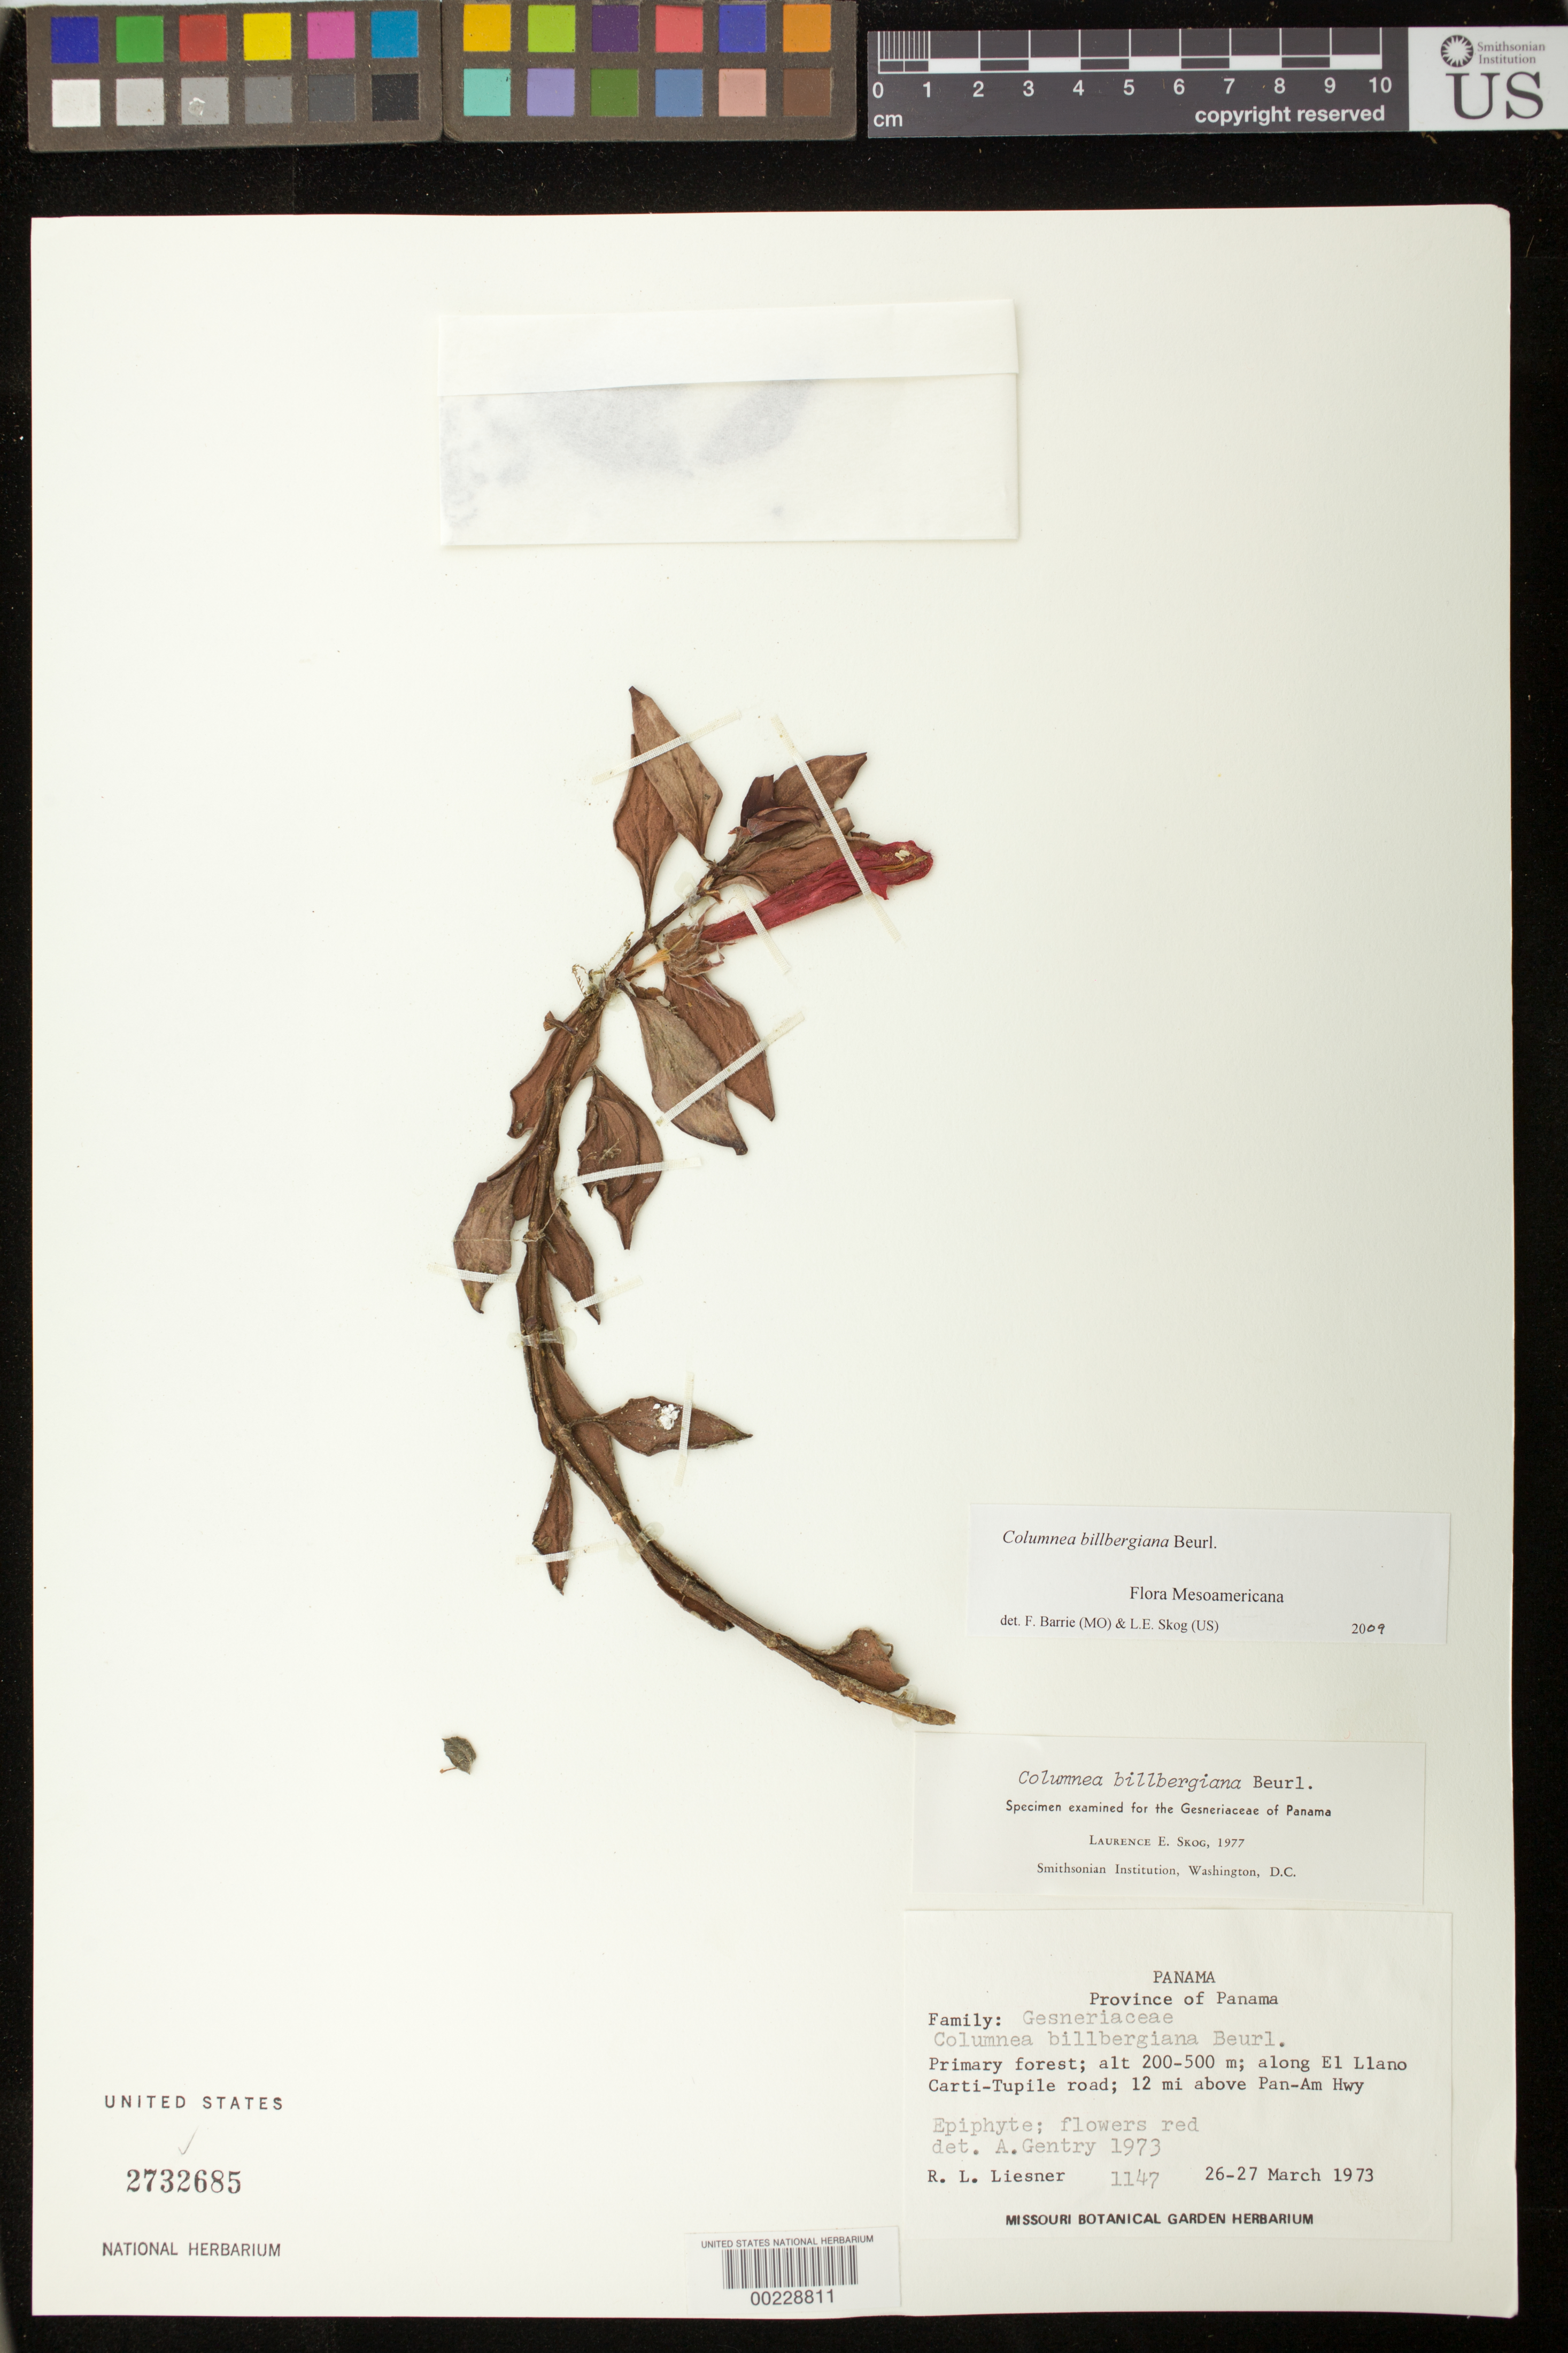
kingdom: Plantae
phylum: Tracheophyta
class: Magnoliopsida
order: Lamiales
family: Gesneriaceae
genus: Columnea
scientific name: Columnea billbergiana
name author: Beurl.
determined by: Skog, Laurence E.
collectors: R. L. Liesner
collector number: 1147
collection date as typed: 26-27 Mar 1973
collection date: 1973-03-26/1973-03-27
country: Panama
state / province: Panamá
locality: Along El Llano Carti-Tupile road, 12 mi above Pan-Am hwy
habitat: Primary forest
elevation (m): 200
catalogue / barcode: US 2732685